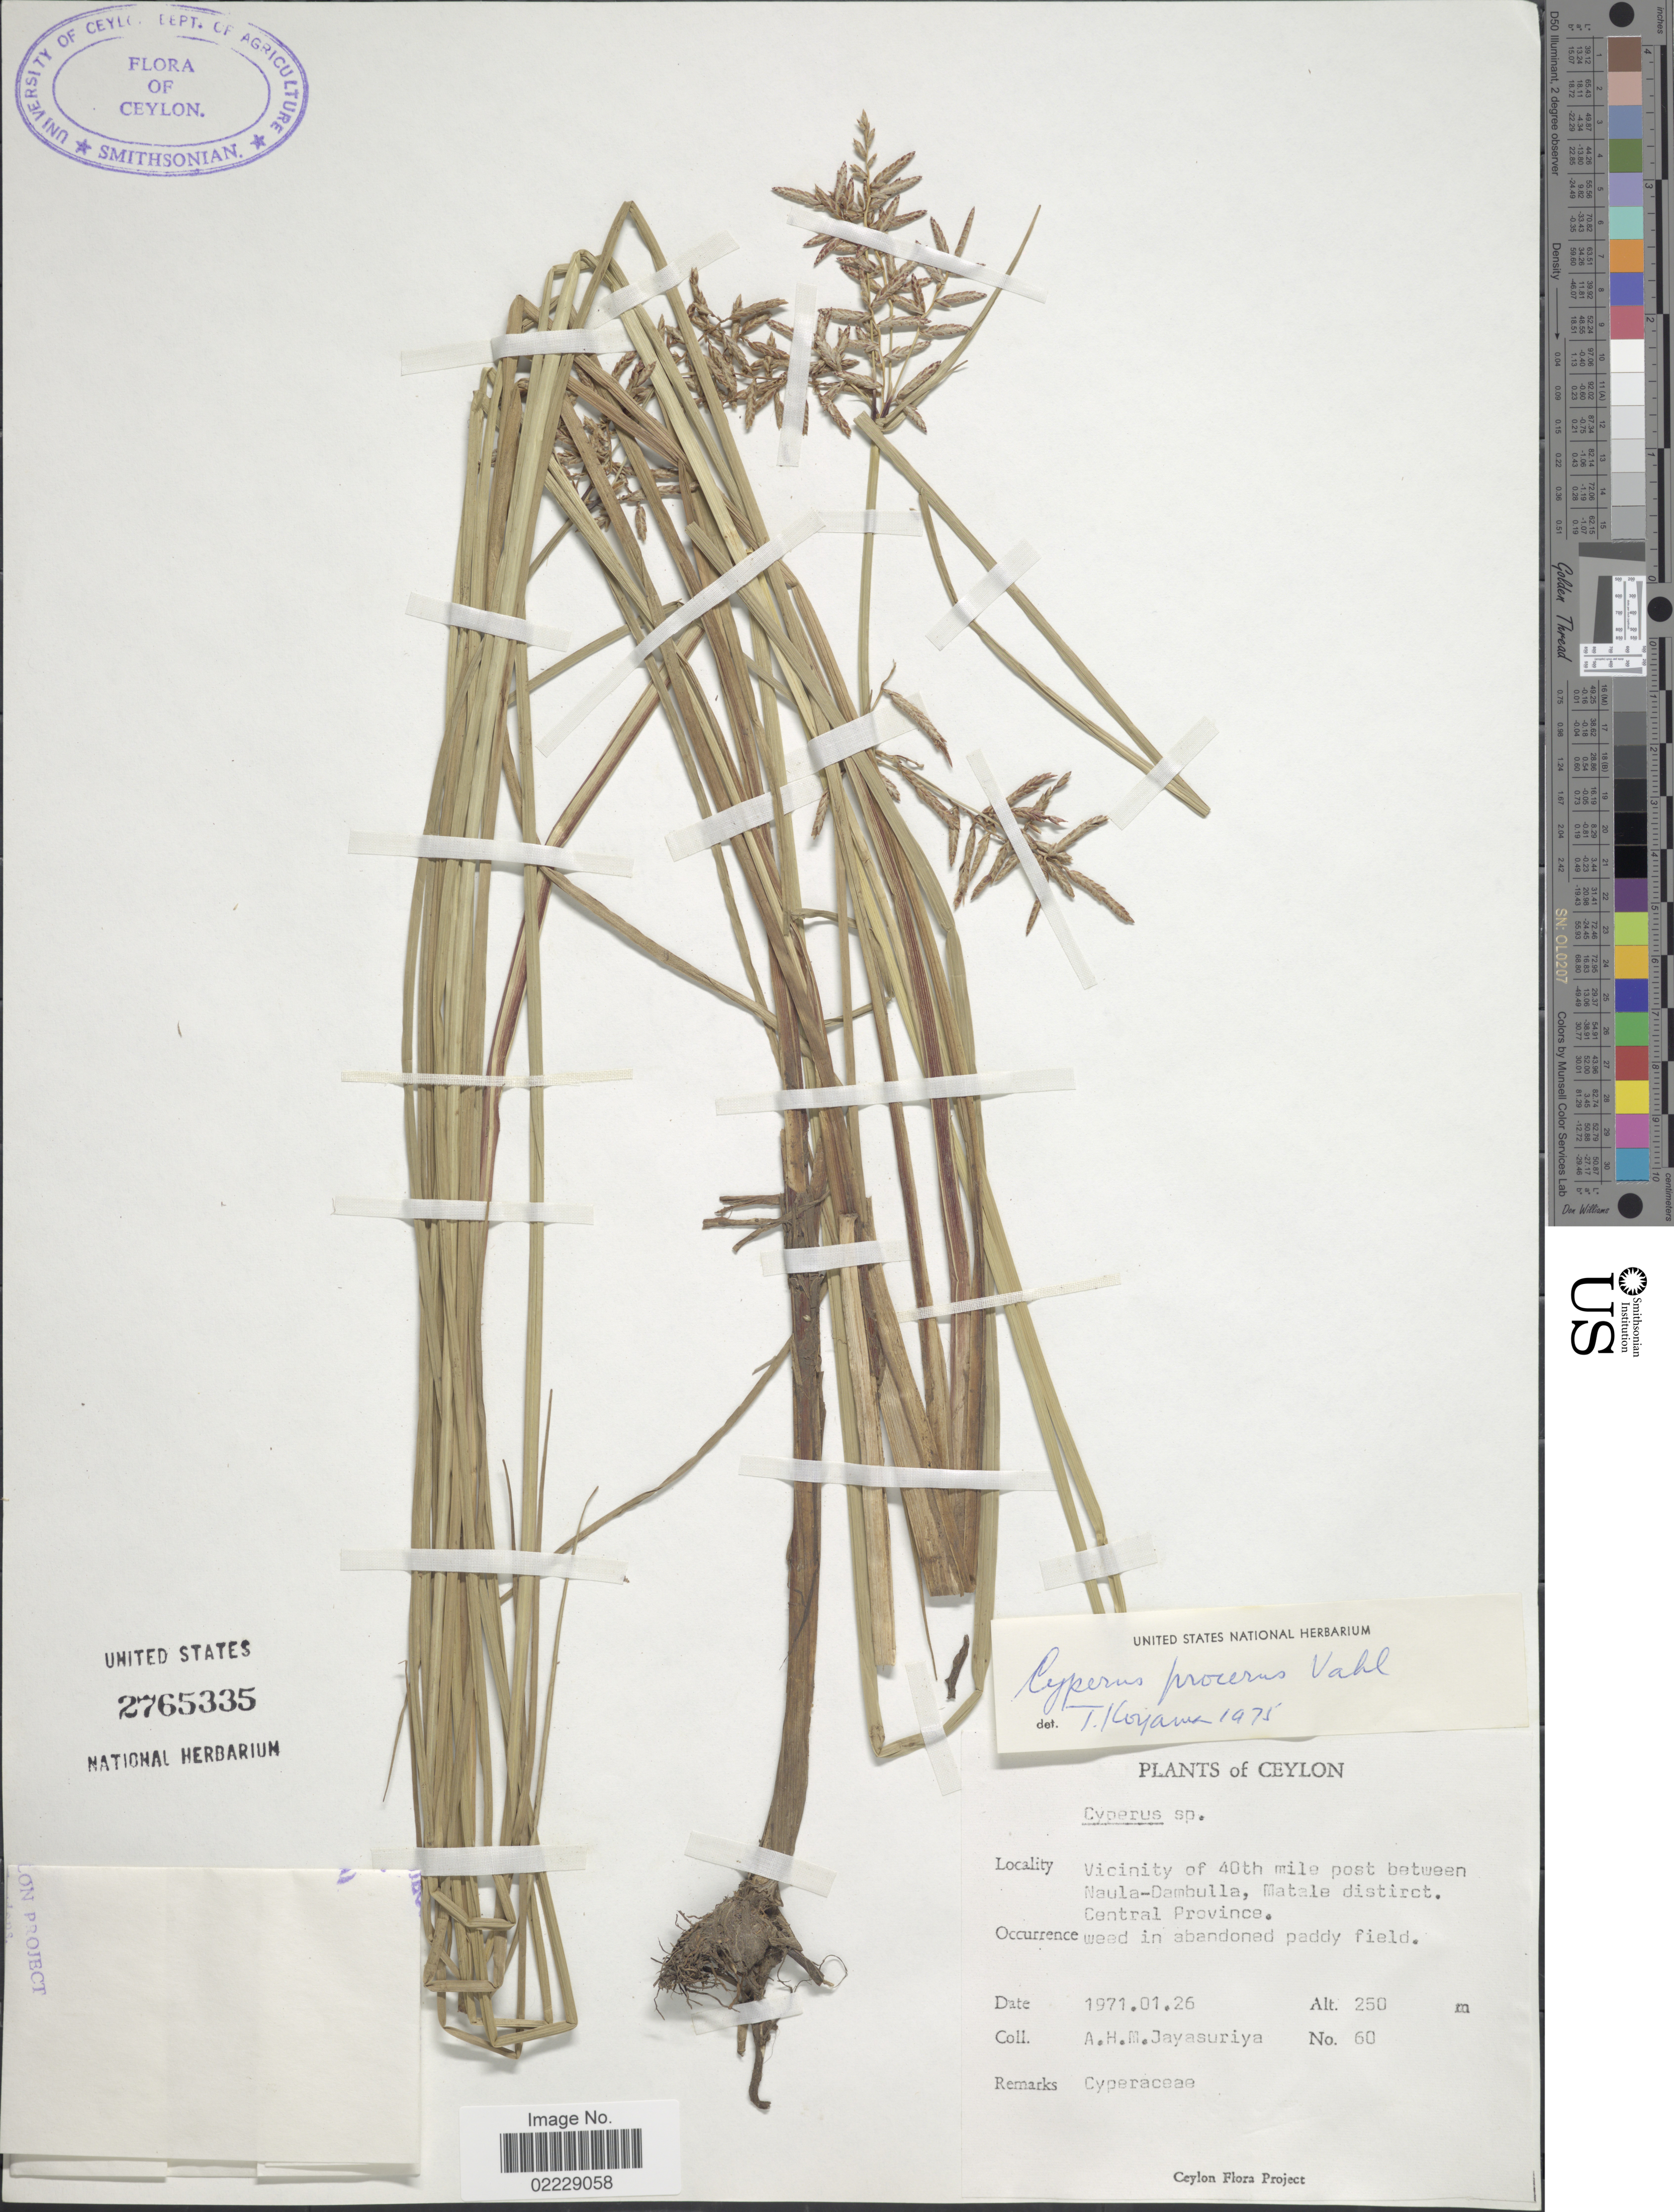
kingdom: Plantae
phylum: Tracheophyta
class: Liliopsida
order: Poales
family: Cyperaceae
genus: Cyperus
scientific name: Cyperus procerus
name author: Rottb.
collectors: A. H. Jayasuriya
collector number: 60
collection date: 1971-01-26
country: Sri Lanka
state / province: Central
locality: Ceylon. Vicinity of 40th mile post between Naula-Dambulla, Matale district, Central Province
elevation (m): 250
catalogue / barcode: US 2765335